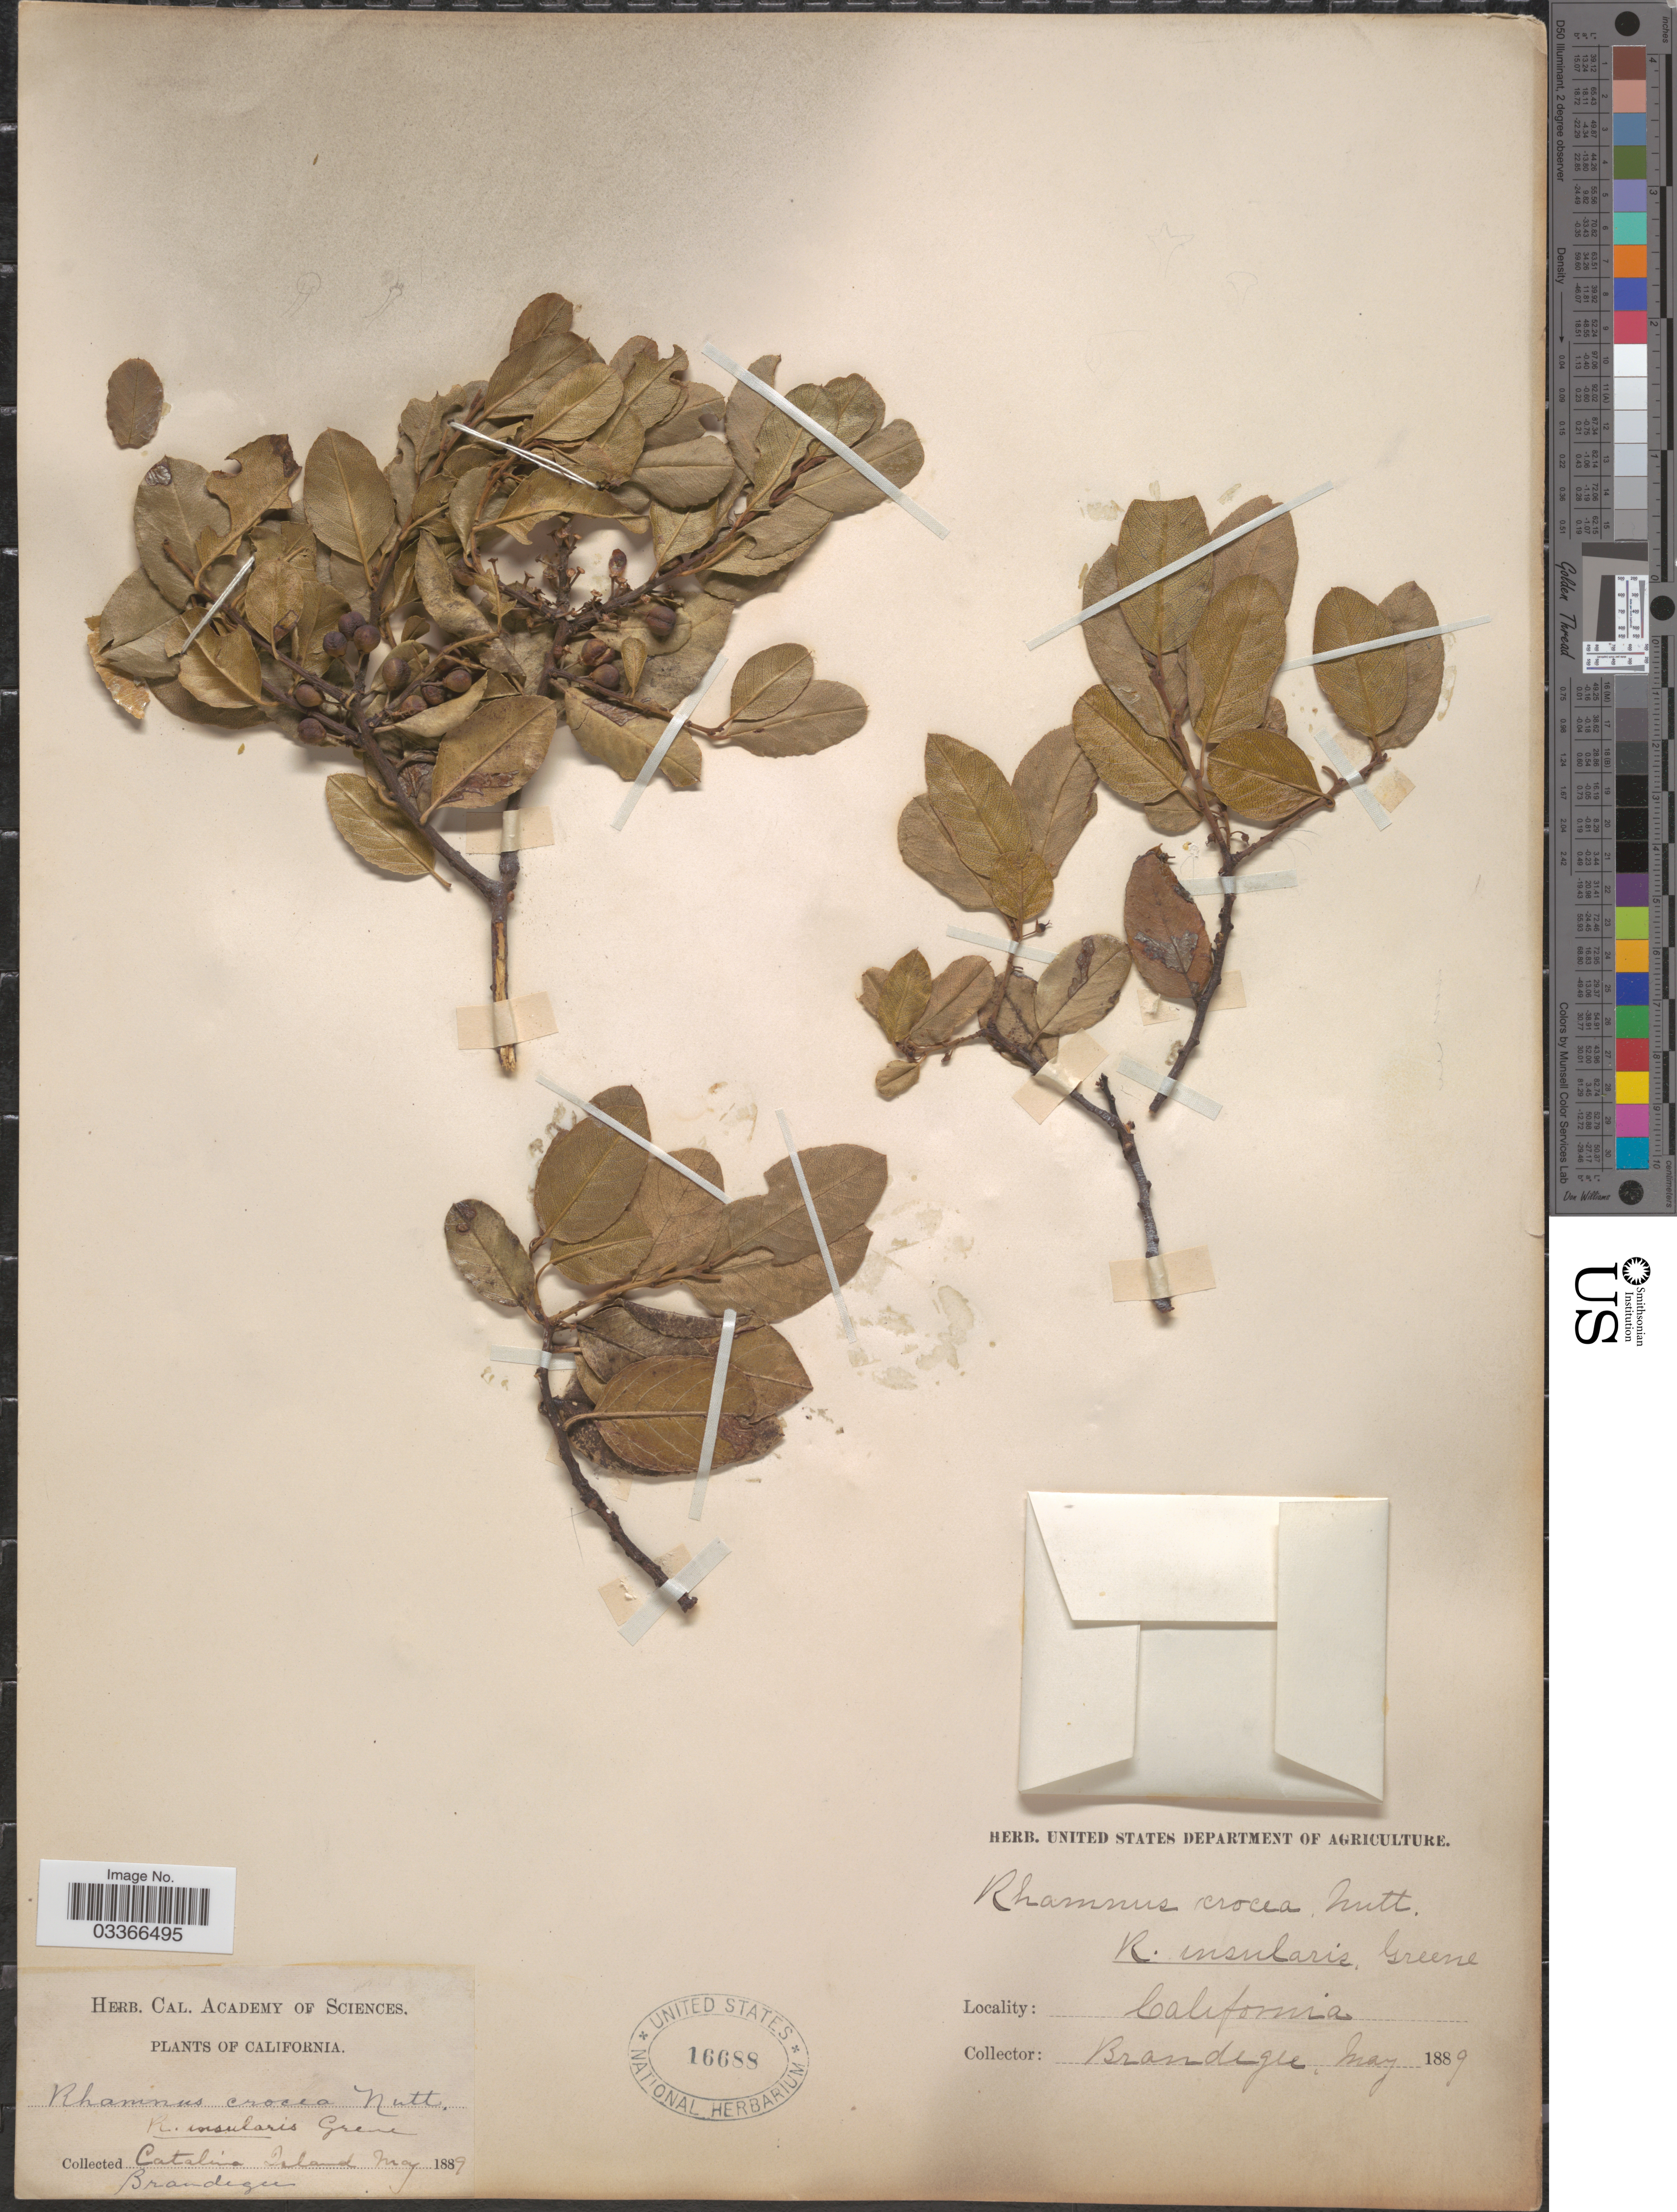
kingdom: Plantae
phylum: Tracheophyta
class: Magnoliopsida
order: Rosales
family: Rhamnaceae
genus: Rhamnus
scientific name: Rhamnus crocea var. pirifolia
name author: (Greene) Little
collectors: -- Brandegee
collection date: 1889-05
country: United States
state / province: California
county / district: Los Angeles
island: Santa Catalina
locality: Catalina Island.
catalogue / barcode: US 16688